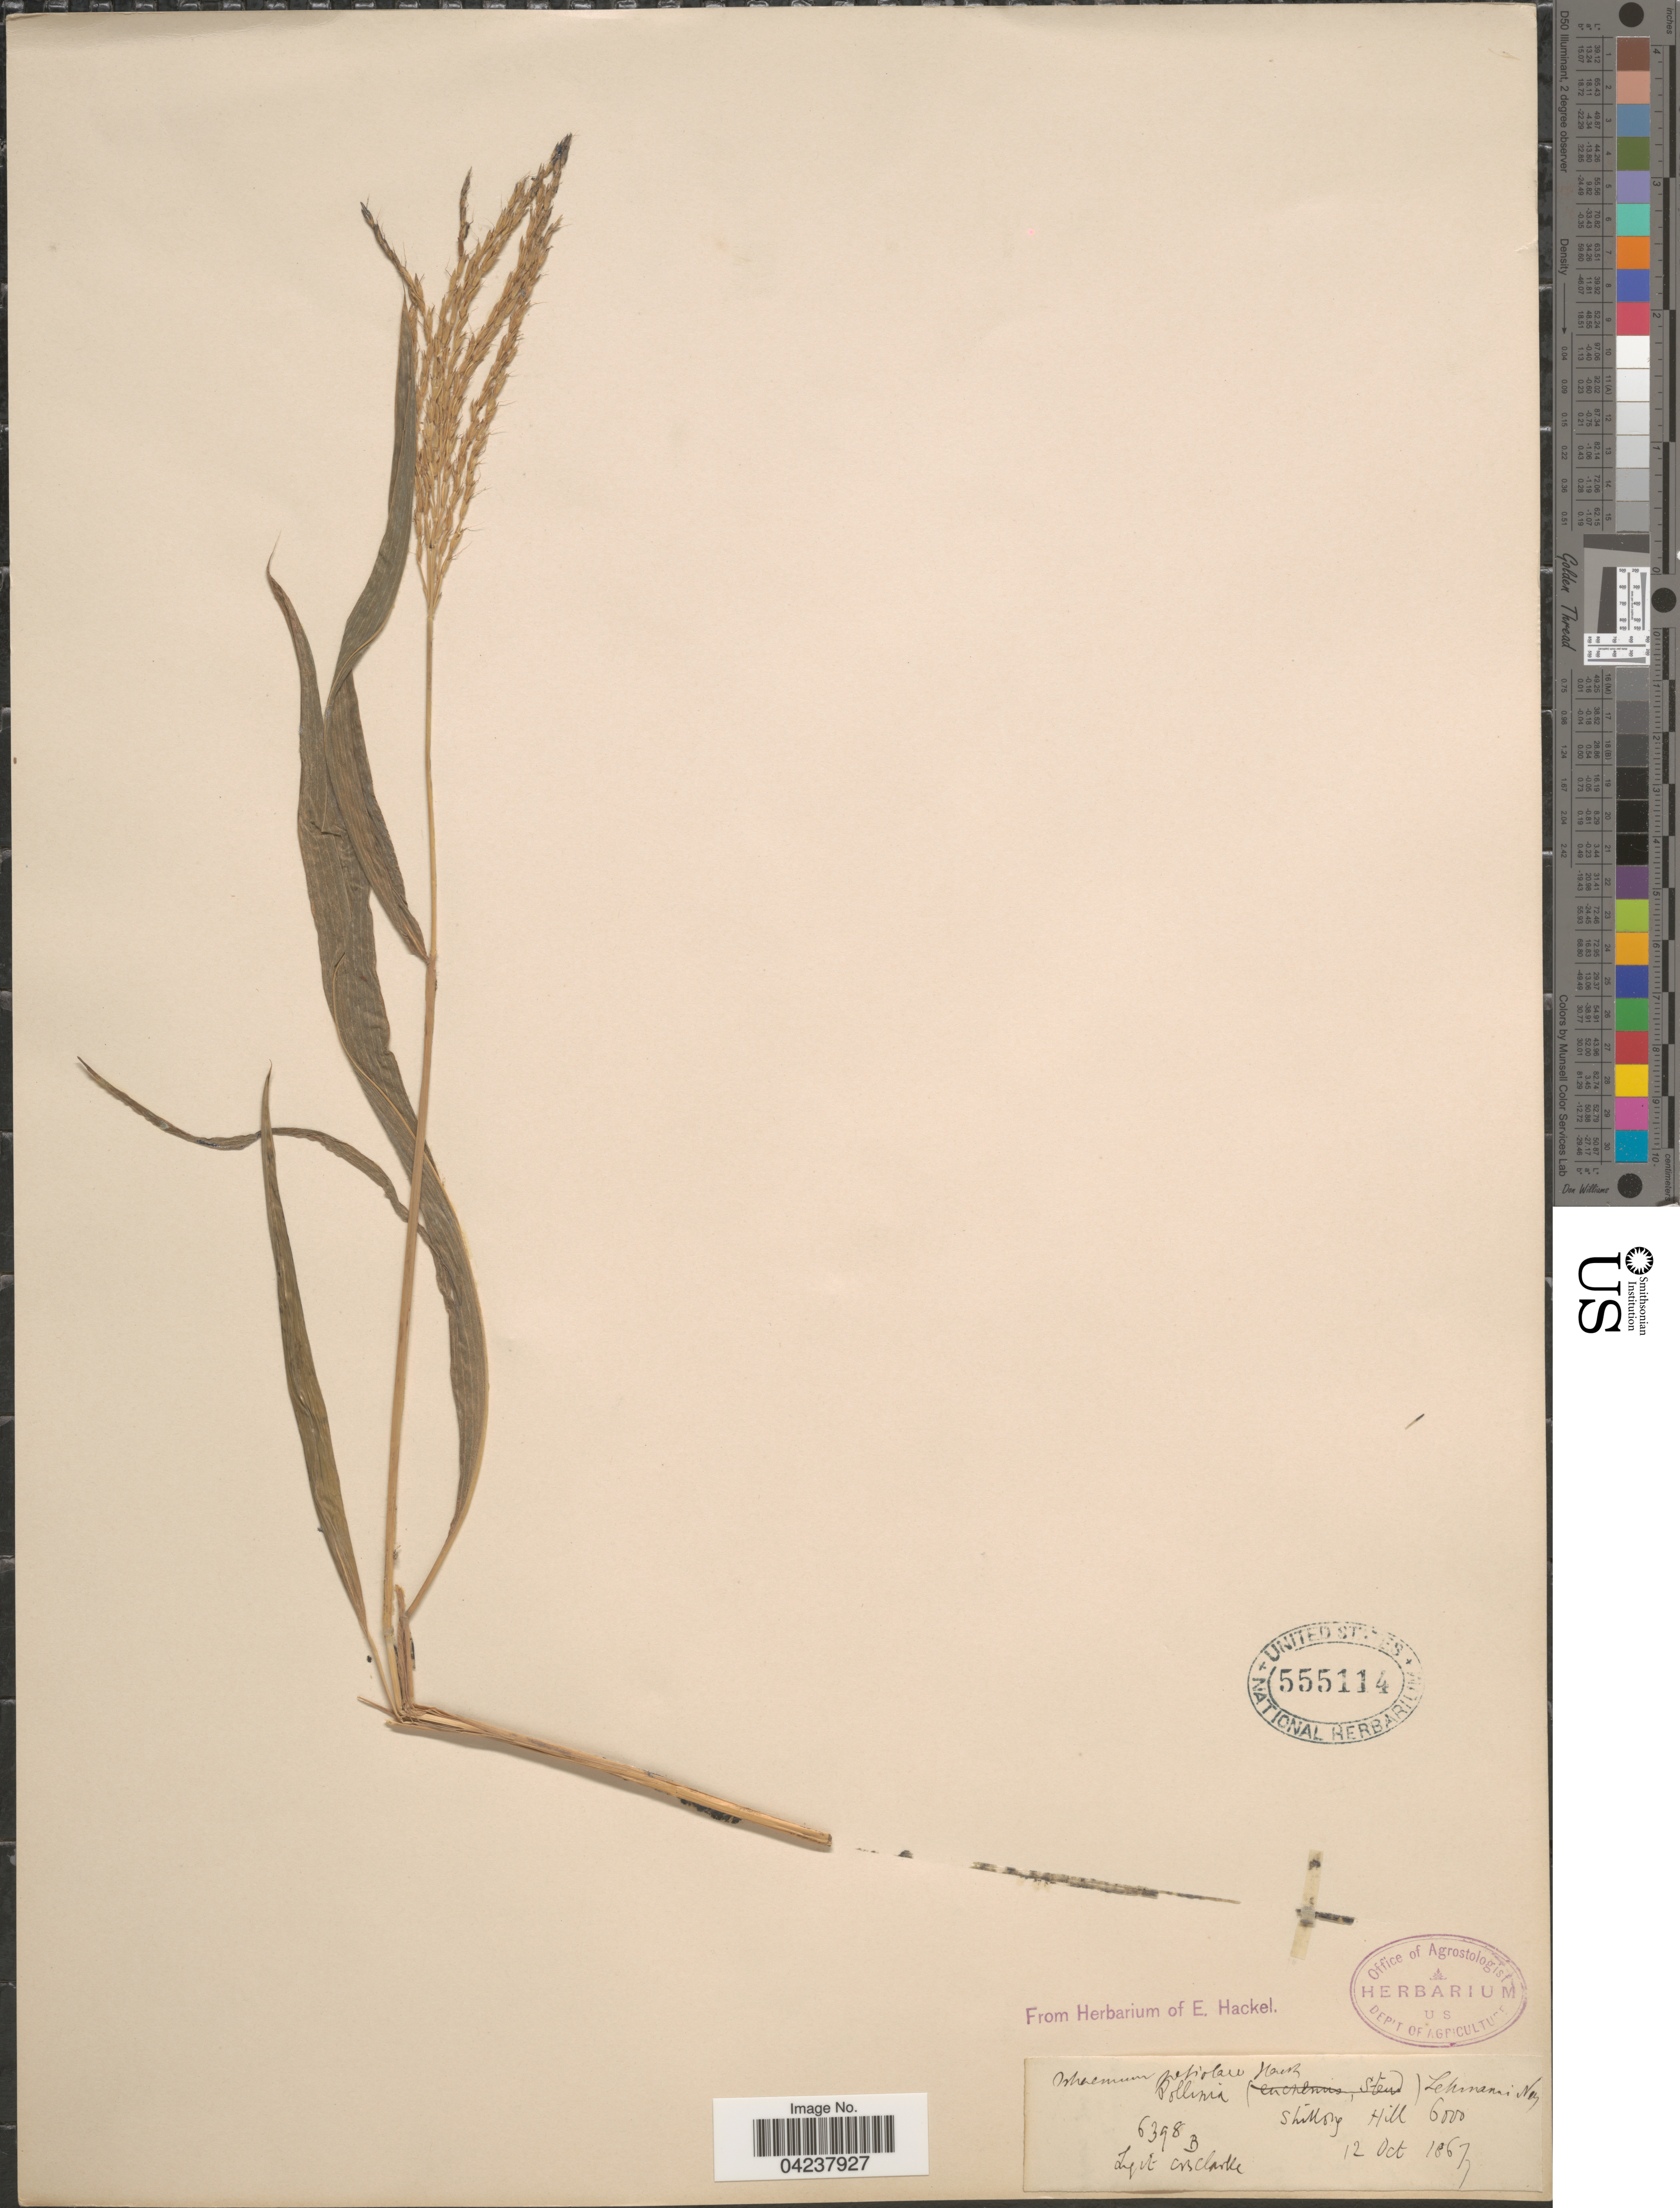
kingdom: Plantae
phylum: Tracheophyta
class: Liliopsida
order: Poales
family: Poaceae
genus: Microstegium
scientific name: Microstegium petiolare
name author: (Trin.) Bor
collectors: C. B. Clarke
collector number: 6398B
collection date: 1867-10-12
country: India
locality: Shillong Hill.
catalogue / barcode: US 555114